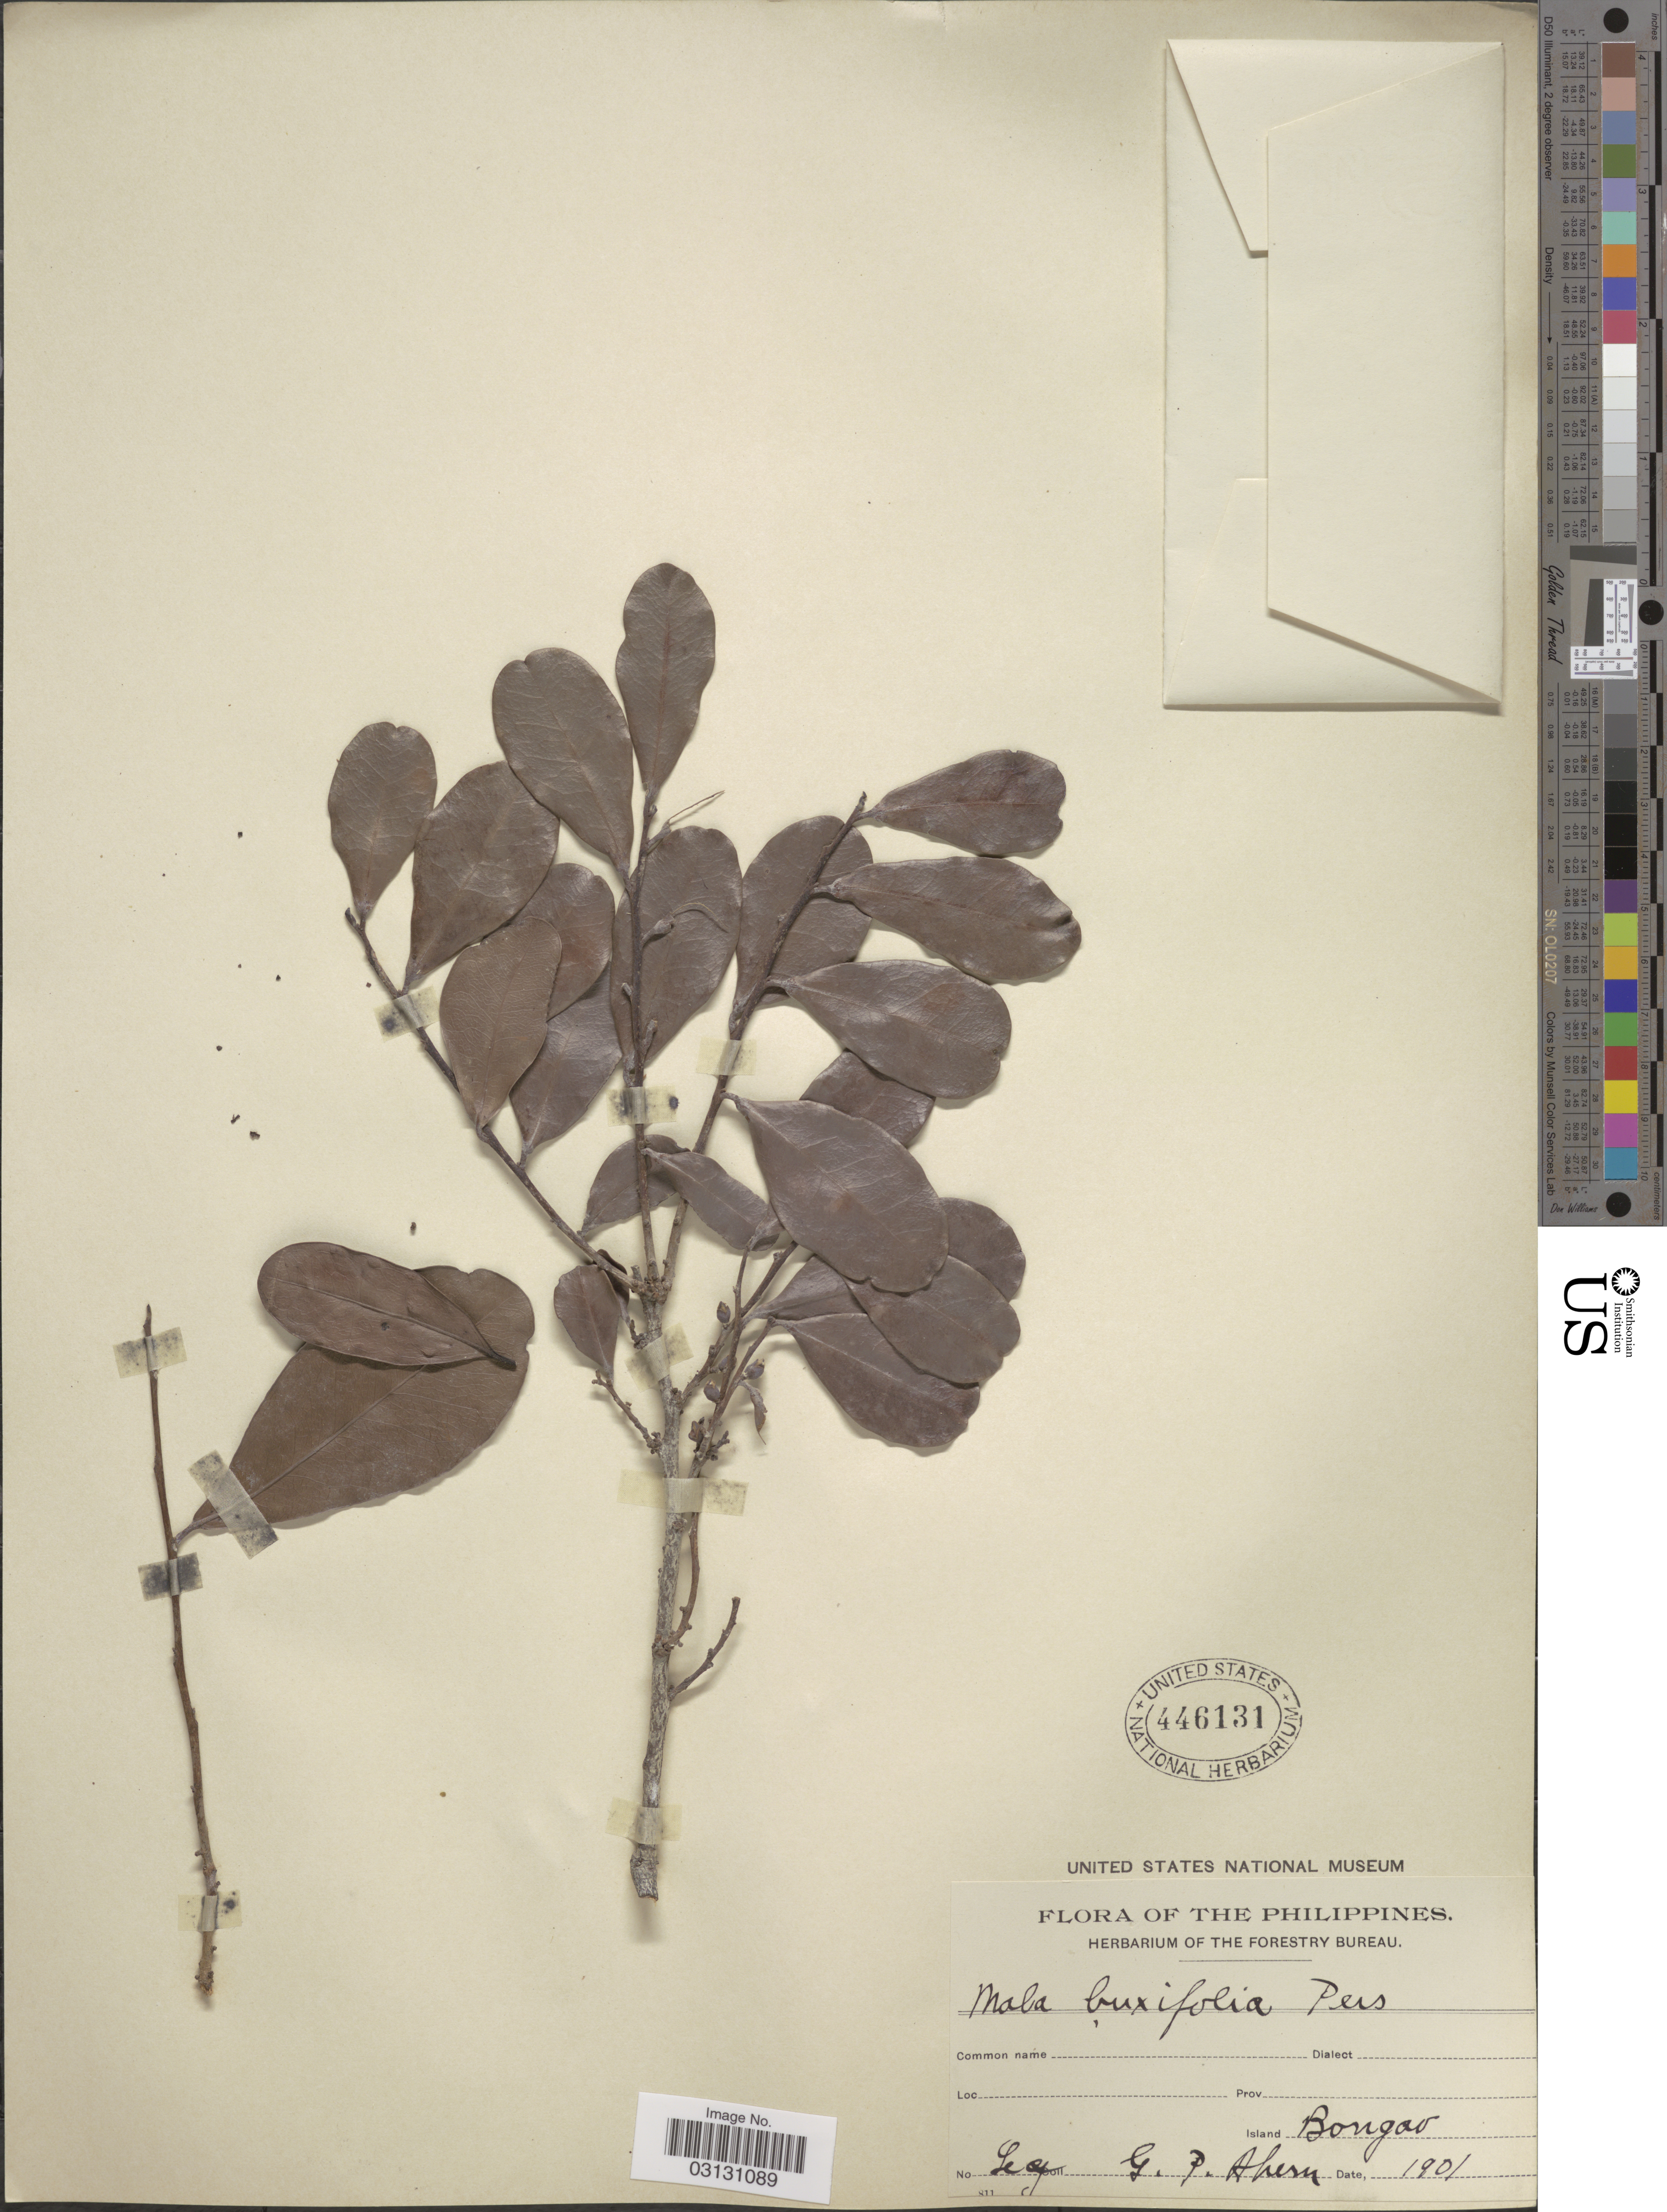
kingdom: Plantae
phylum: Tracheophyta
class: Magnoliopsida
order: Ericales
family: Ebenaceae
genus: Diospyros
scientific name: Diospyros ferrea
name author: (Willd.) Bakh.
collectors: G. Ahern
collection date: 1901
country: Philippines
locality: Bongao.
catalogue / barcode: US 446131